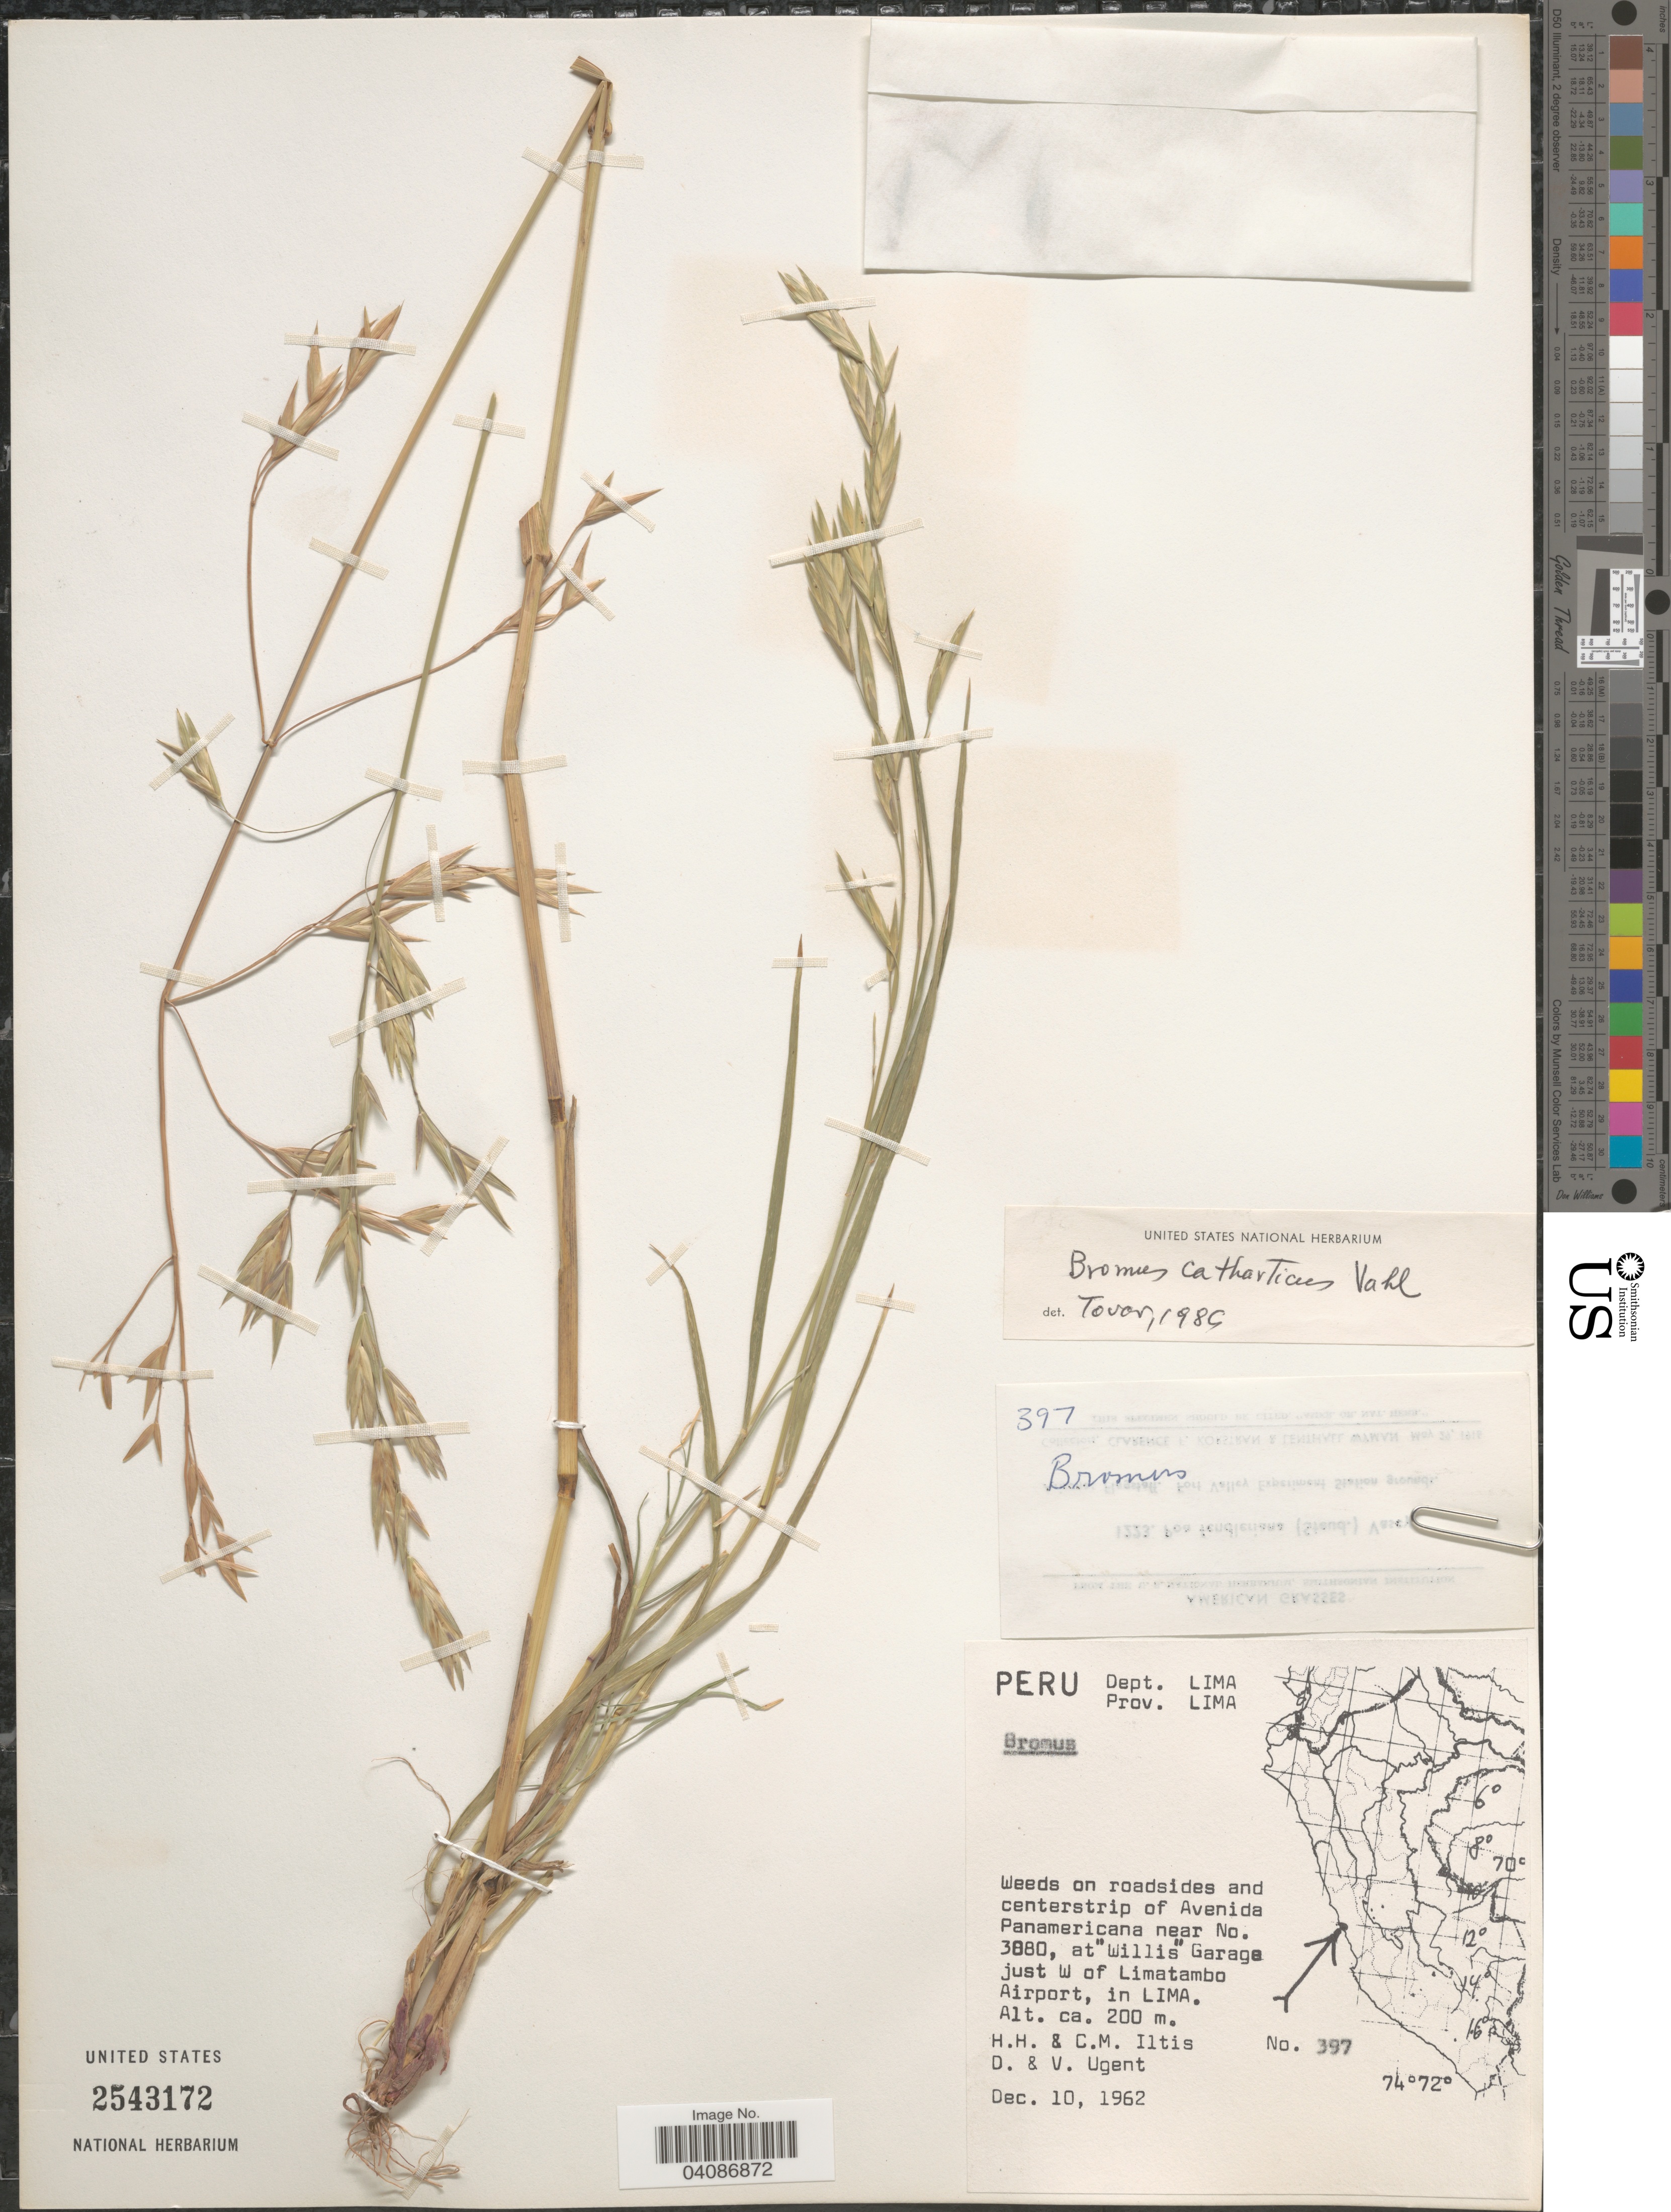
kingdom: Plantae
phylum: Tracheophyta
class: Liliopsida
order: Poales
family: Poaceae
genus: Bromus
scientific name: Bromus catharticus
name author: Vahl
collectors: H. H. Iltis, C. M Iltis, D. Ugent & V. Ugent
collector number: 397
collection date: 1962-12-10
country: Peru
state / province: Lima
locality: Dept. Peru. Weeds on roadsides and centerstrip of Avenida Panamericana near No. 3080, at"willis" Garaga just W of Limatambo Airport.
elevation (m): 200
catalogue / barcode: US 2543172